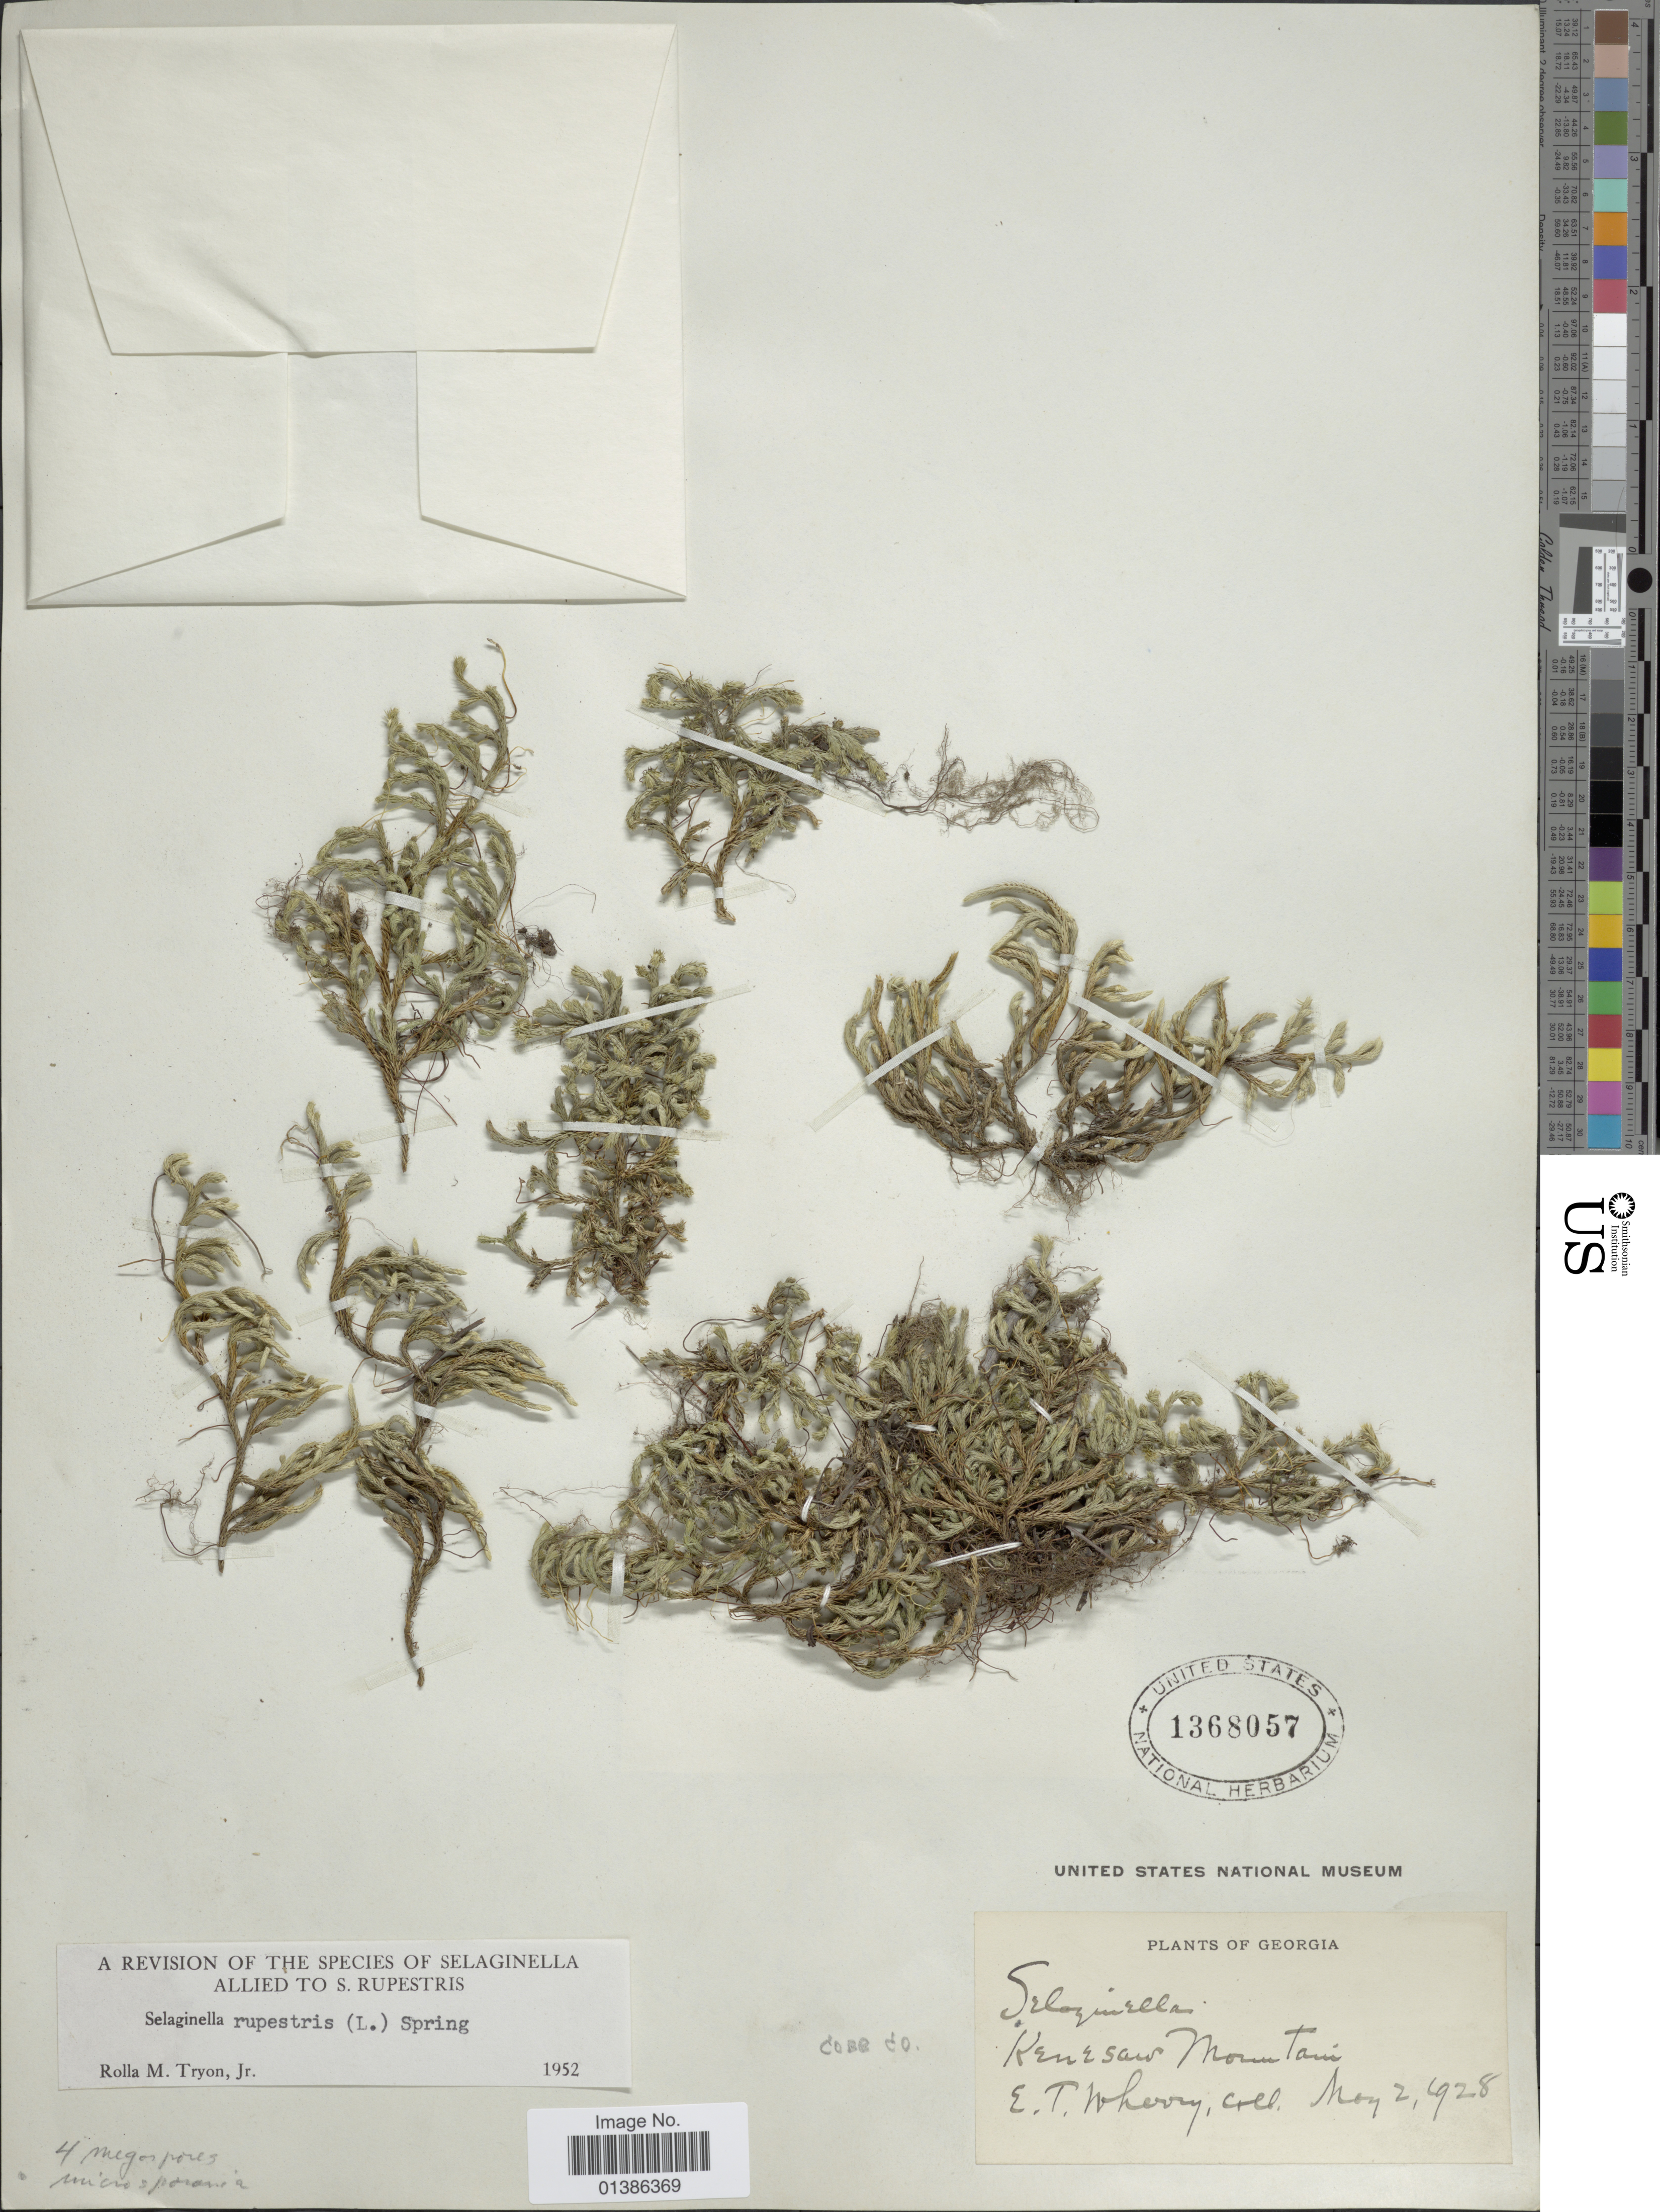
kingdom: Plantae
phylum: Tracheophyta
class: Lycopodiopsida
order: Selaginellales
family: Selaginellaceae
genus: Selaginella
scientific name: Selaginella rupestris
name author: (L.) Spring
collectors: E. T. Wherry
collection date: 1928-05-02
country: United States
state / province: Georgia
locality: Kenesaw Mountain, Cobb Co.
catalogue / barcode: US 1368057